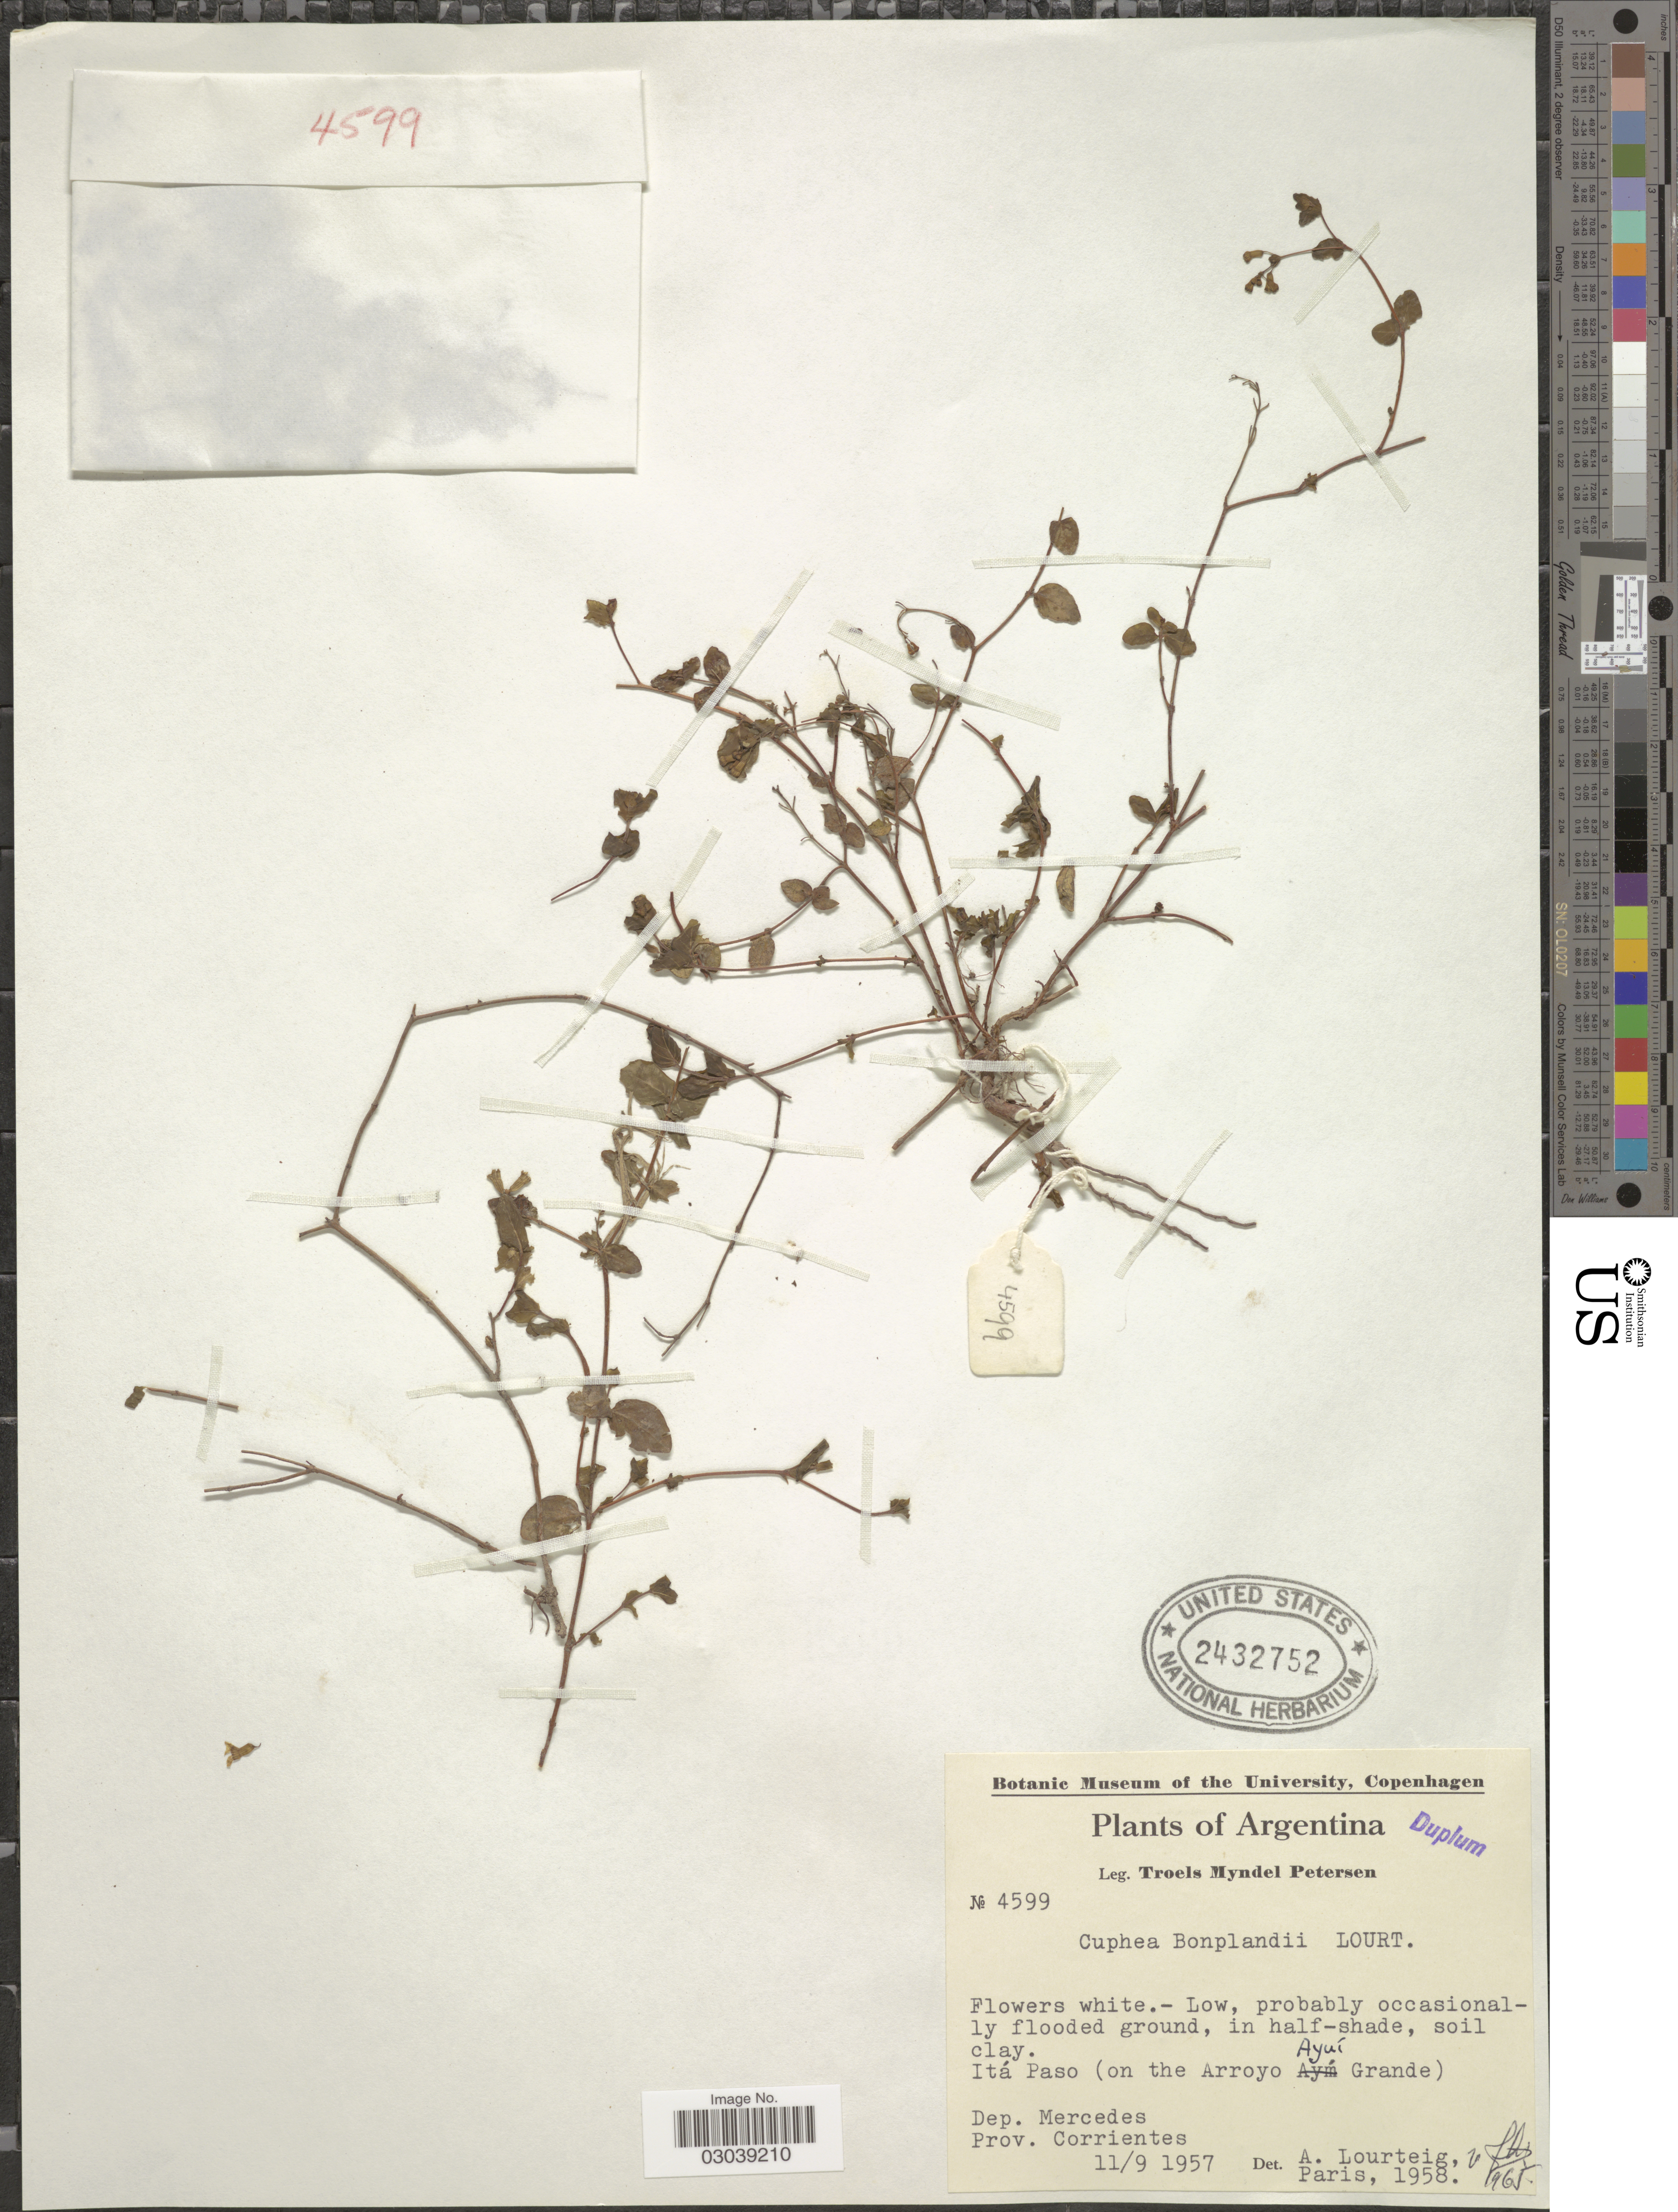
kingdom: Plantae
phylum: Tracheophyta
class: Magnoliopsida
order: Myrtales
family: Lythraceae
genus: Cuphea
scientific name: Cuphea bonplandii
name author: Lourteig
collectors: T. M. Petersen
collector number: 4599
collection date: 1957-09-11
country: Argentina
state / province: Corrientes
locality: Itá Paso (on the Arroyo Ayuí Grande). Dep. Mercedes.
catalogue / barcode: US 2432752